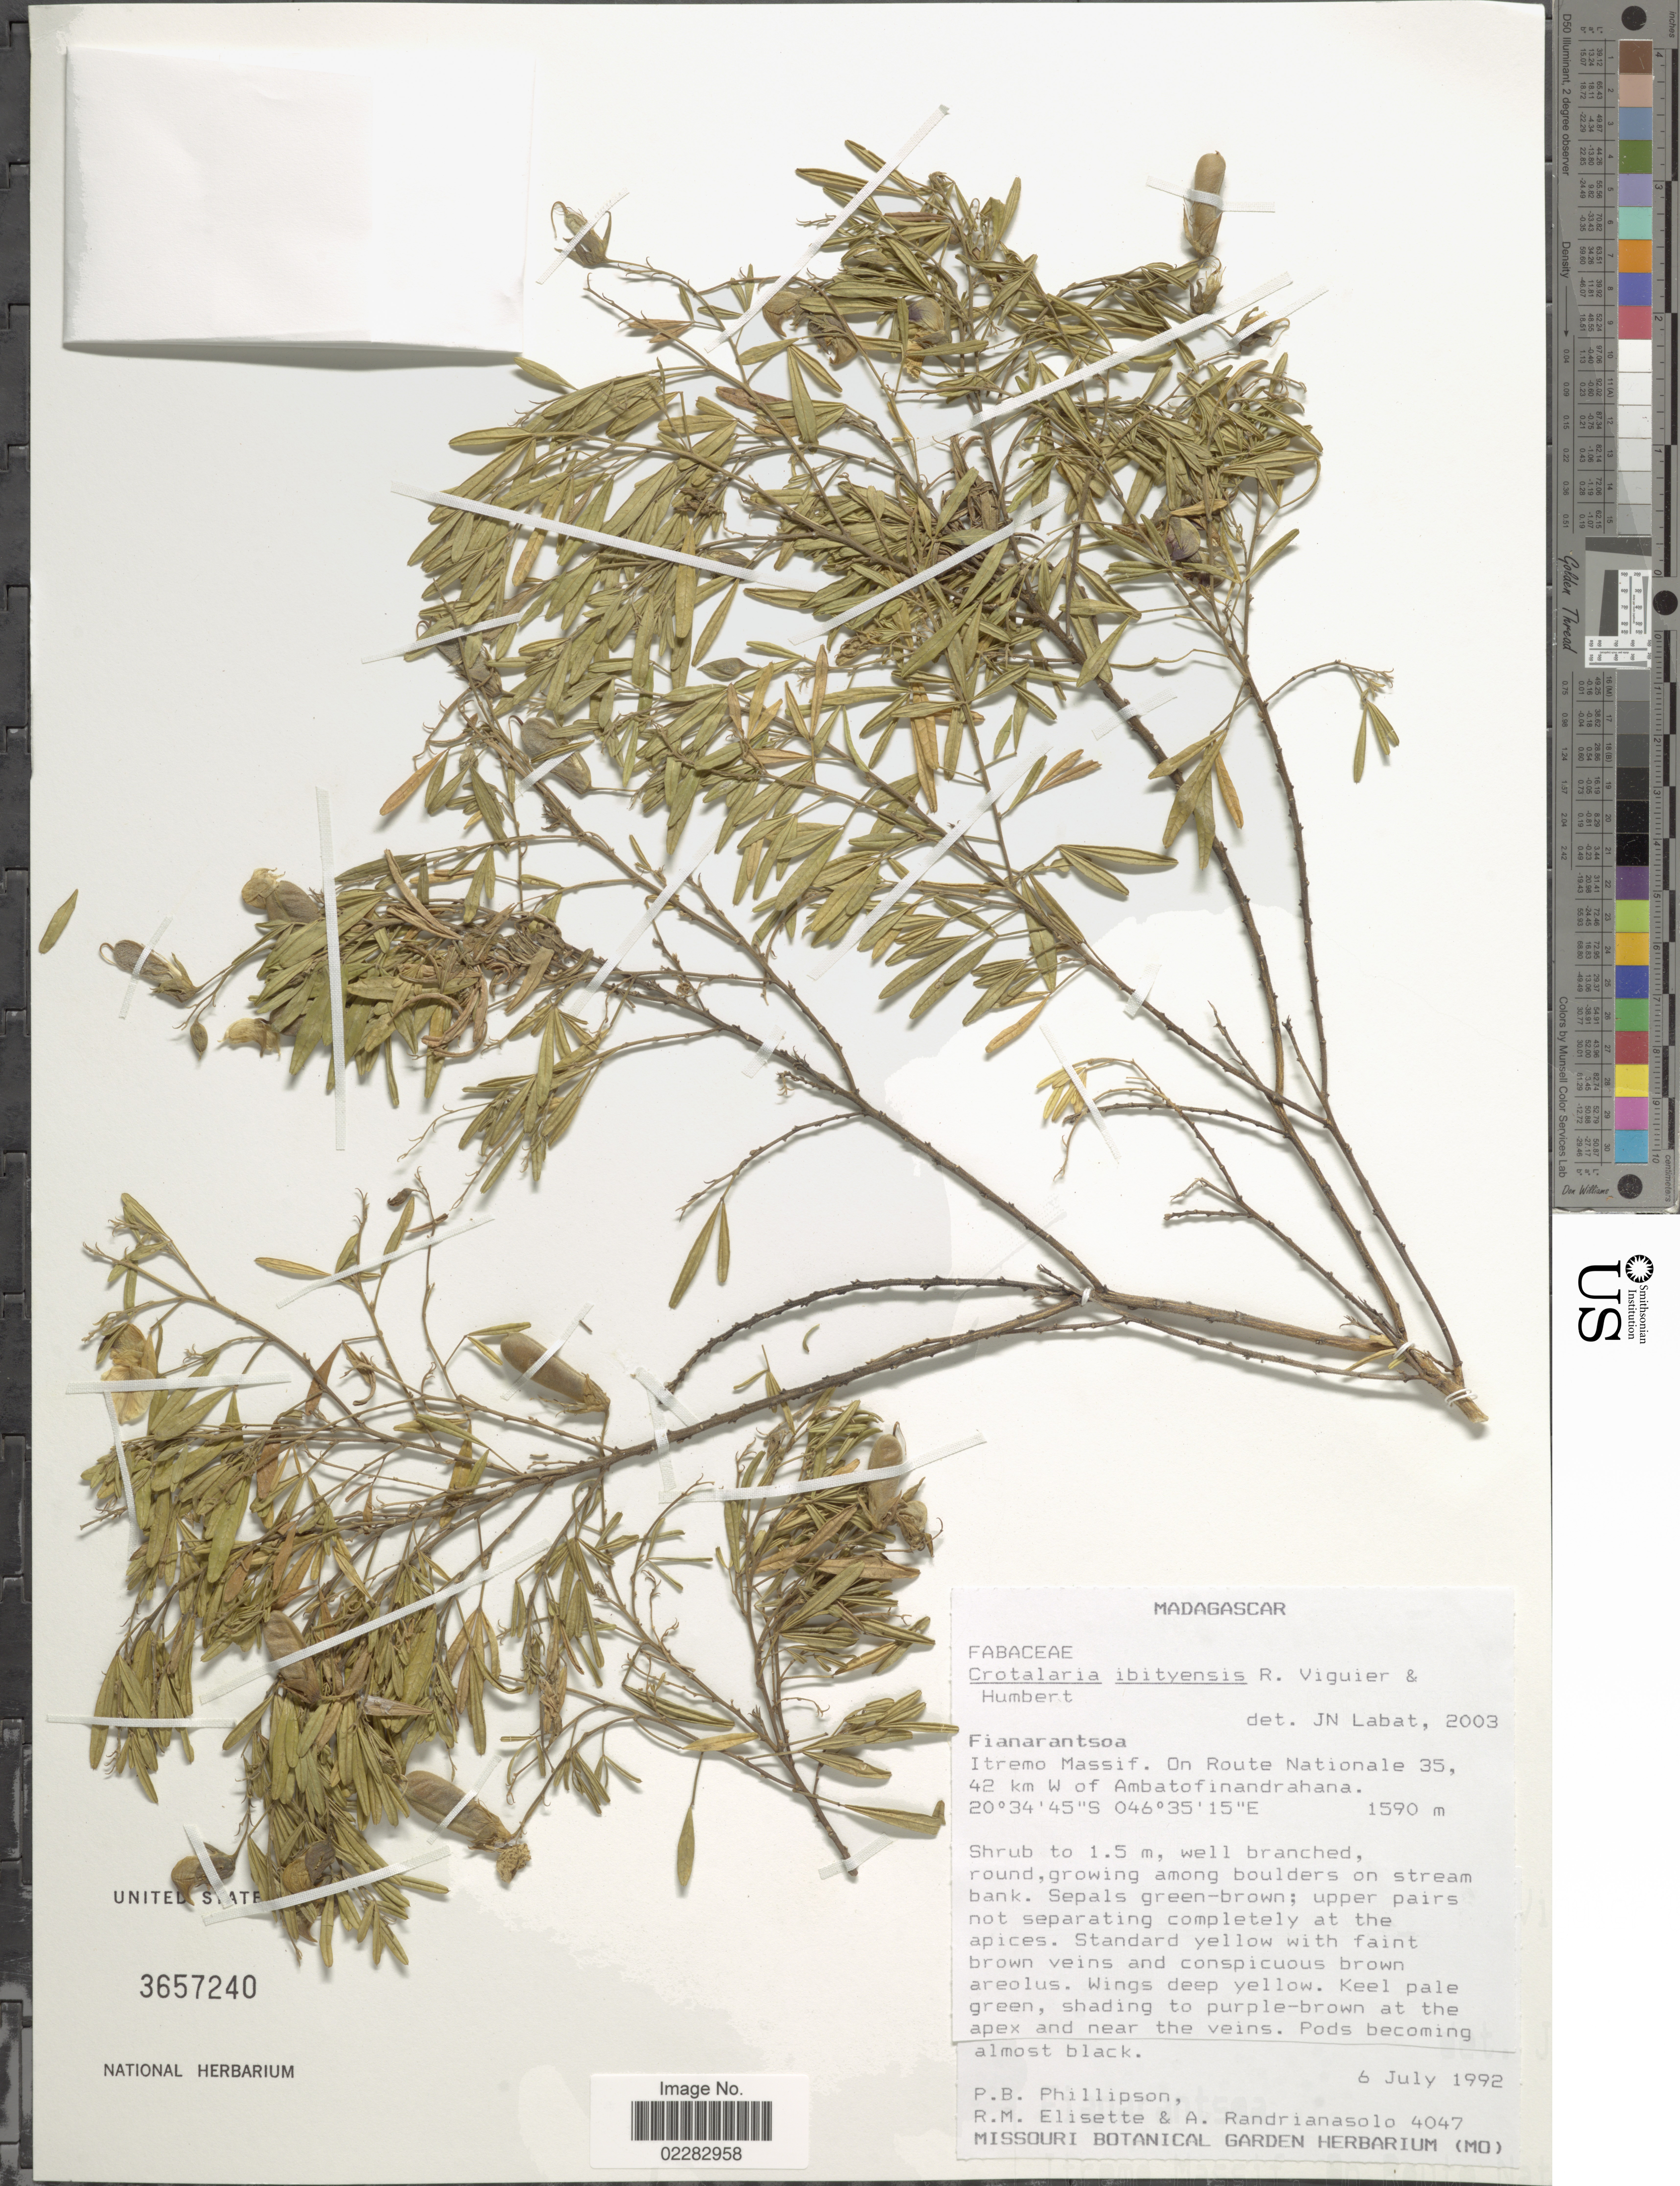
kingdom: Plantae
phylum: Tracheophyta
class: Magnoliopsida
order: Fabales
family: Fabaceae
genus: Crotalaria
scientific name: Crotalaria ibityensis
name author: R. Vig. & Humbert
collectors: P. B. Phillipson, M. Rahelivololona & A. Randrianasolo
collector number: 4047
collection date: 1992-07-06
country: Madagascar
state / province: Amoron'i Mania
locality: Itremo Massif, on Route Nationale 35, 42 km W of Ambatofinandrahana.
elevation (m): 1590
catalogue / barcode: US 3657240